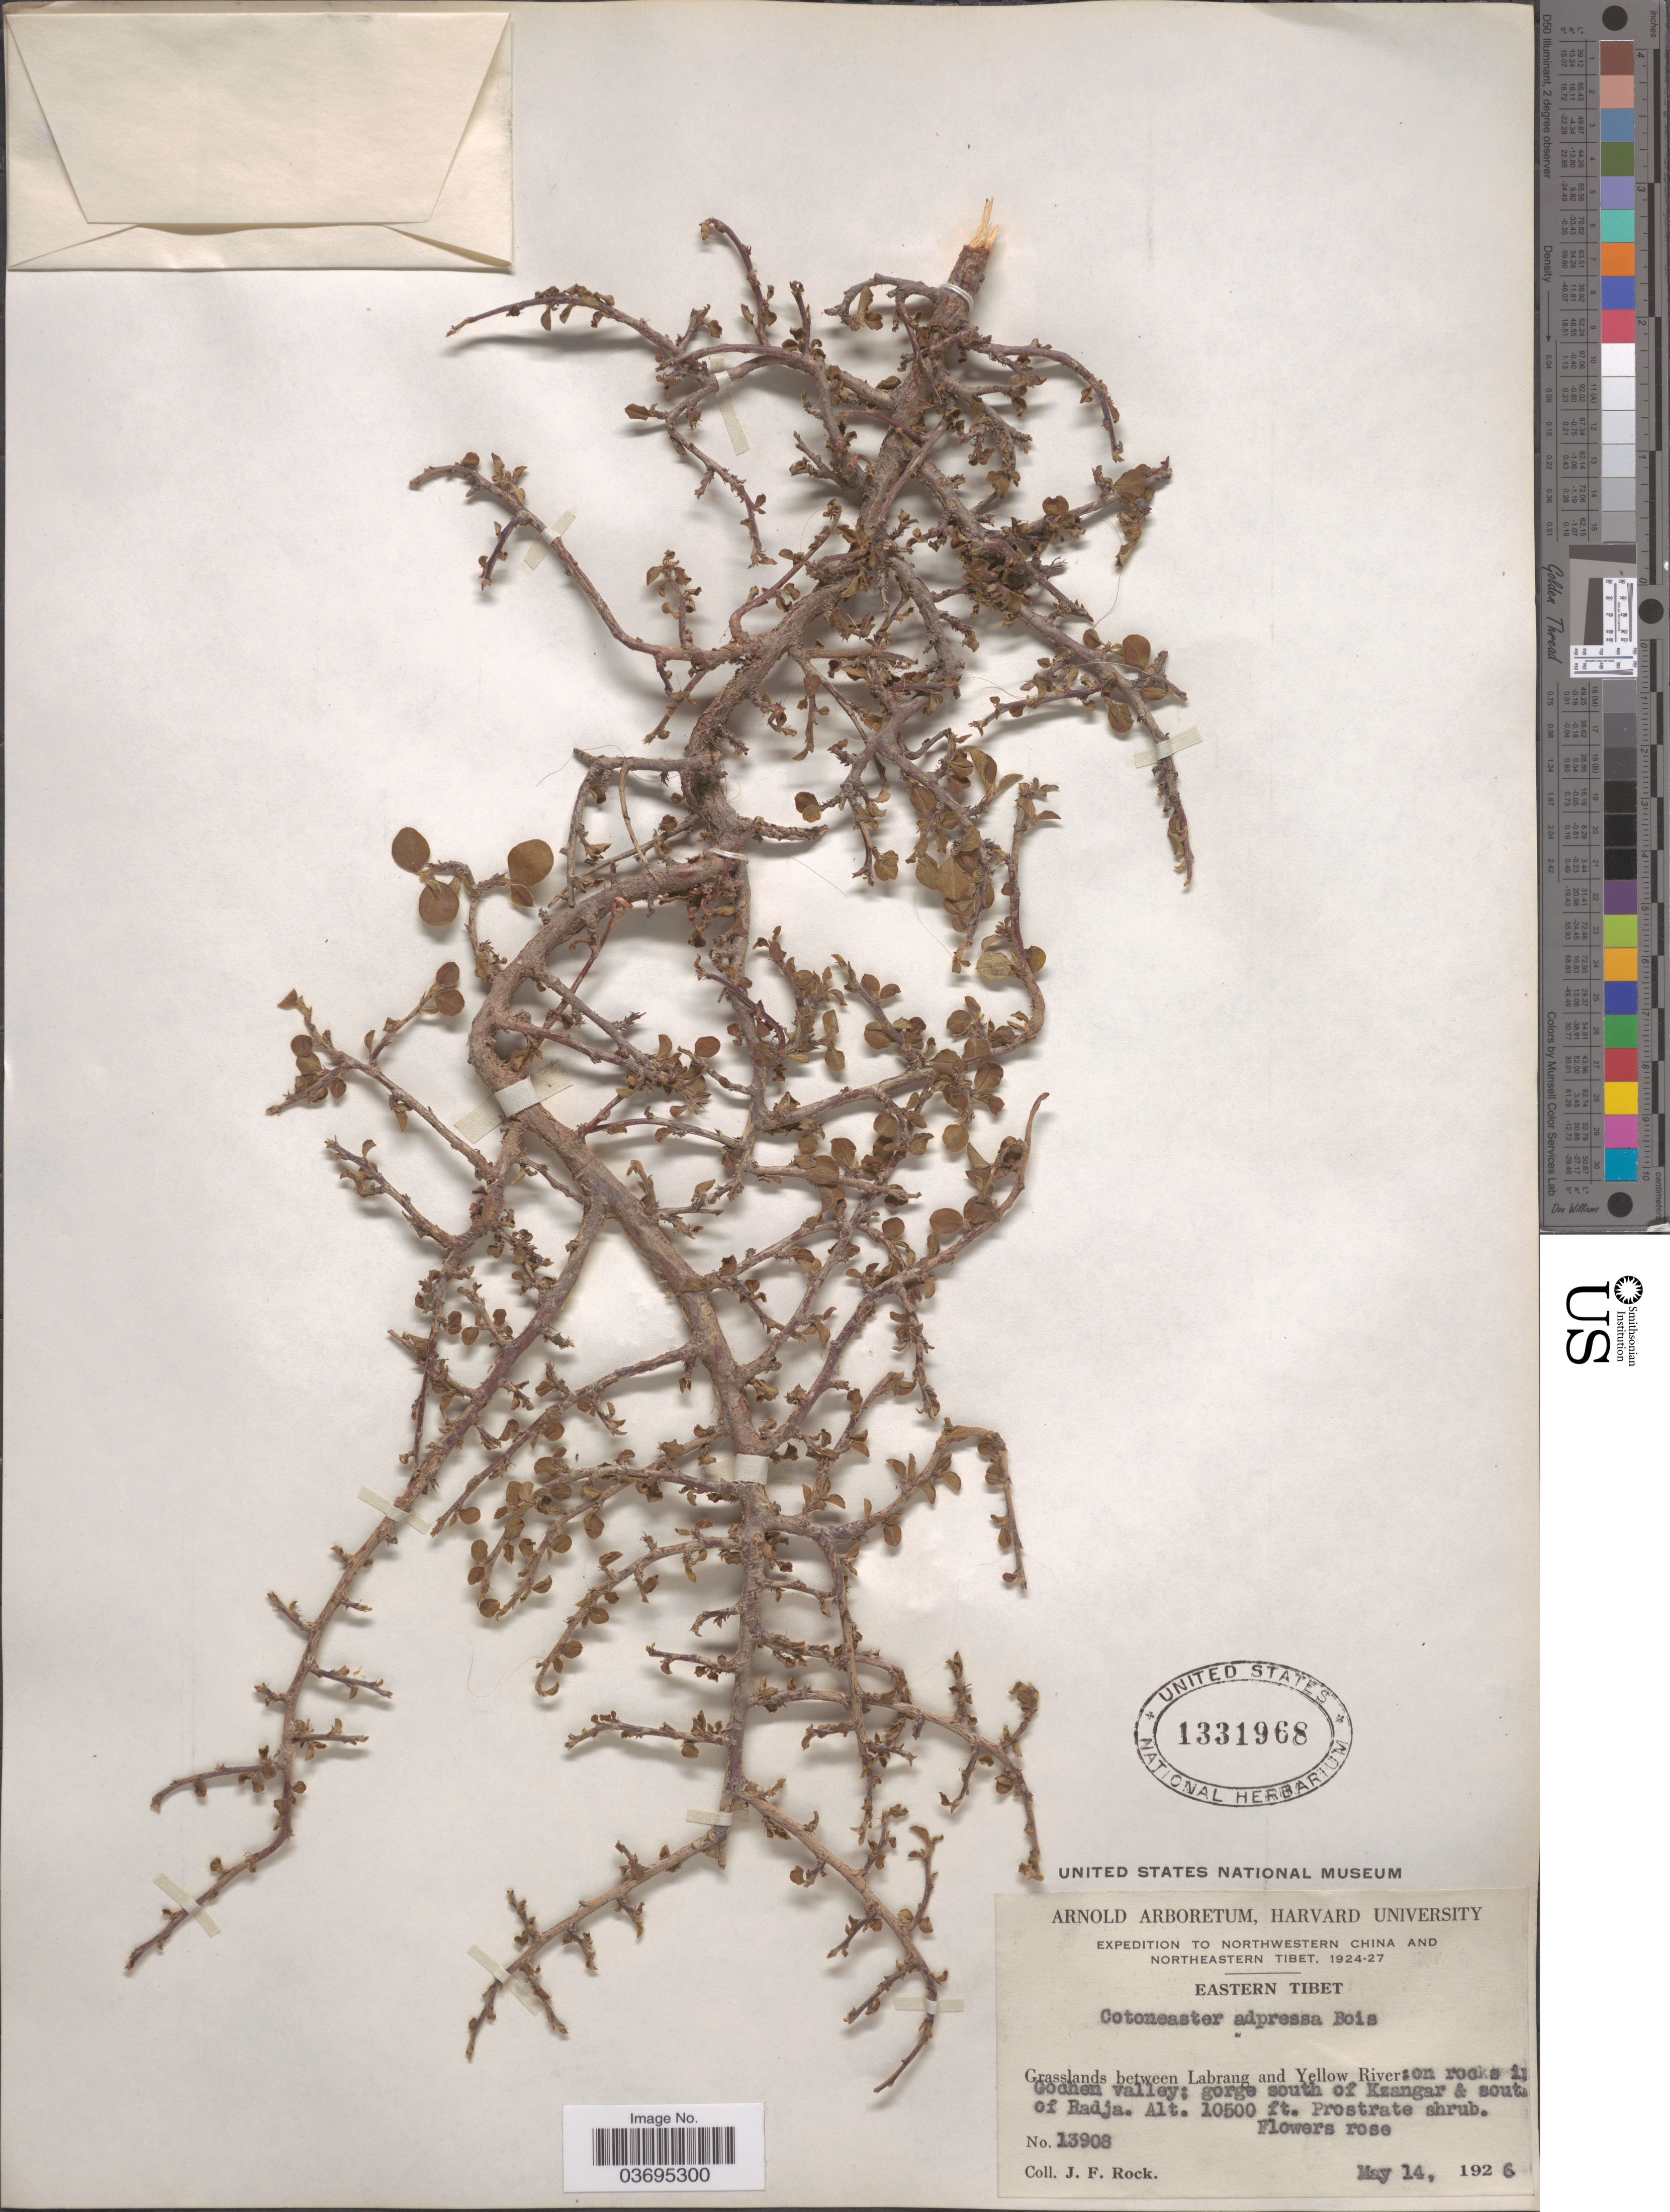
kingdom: Plantae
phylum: Tracheophyta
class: Magnoliopsida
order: Rosales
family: Rosaceae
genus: Cotoneaster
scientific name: Cotoneaster adpressus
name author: Bois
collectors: J. Rock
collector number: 13908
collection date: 1926-05-14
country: China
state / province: Xizang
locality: Eastern Tibet. Grasslands between Labrang and Yellow River; on rocks in Gochen valley; gorge south of Kzangar & south of Radja.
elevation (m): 3200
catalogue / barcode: US 1331968